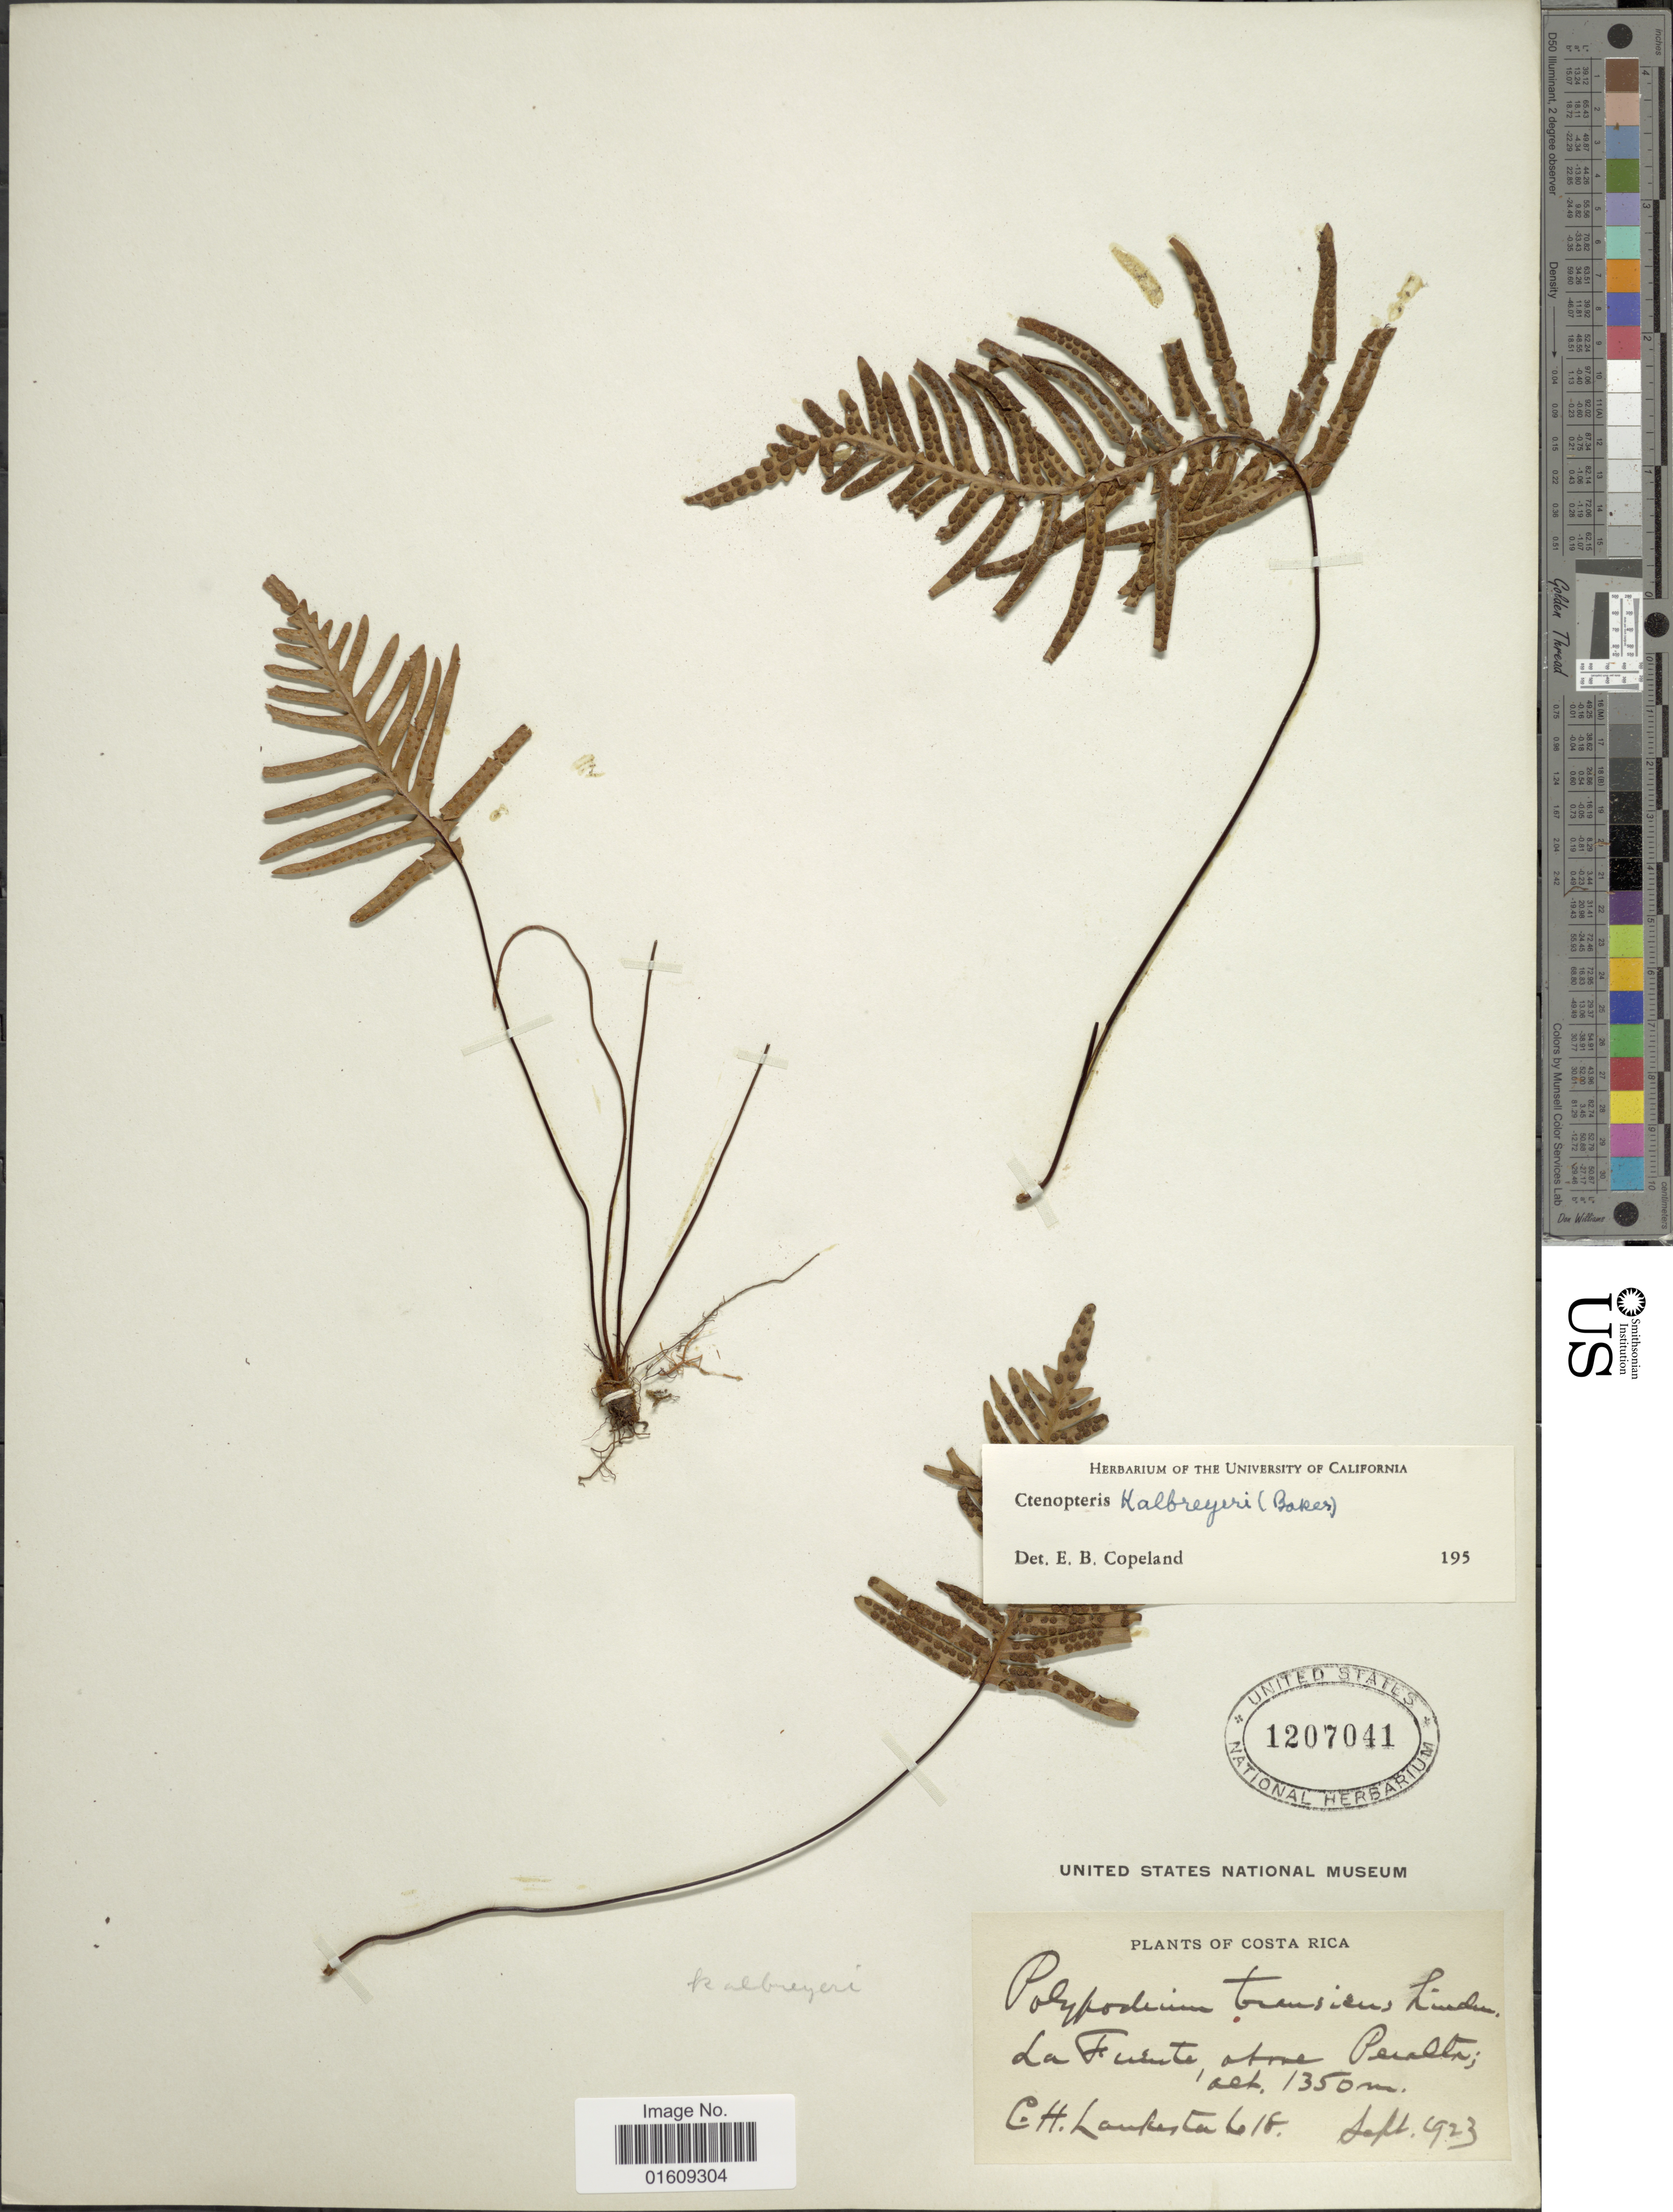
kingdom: Plantae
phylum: Tracheophyta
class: Polypodiopsida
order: Polypodiales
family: Polypodiaceae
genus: Ceradenia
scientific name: Ceradenia kalbreyeri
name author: (Baker) L.E. Bishop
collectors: C. H. Lankester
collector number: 618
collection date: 1923-09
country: Costa Rica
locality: Costa Rica, La Fuente, above Peralta.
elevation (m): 1350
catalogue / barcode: US 1207041